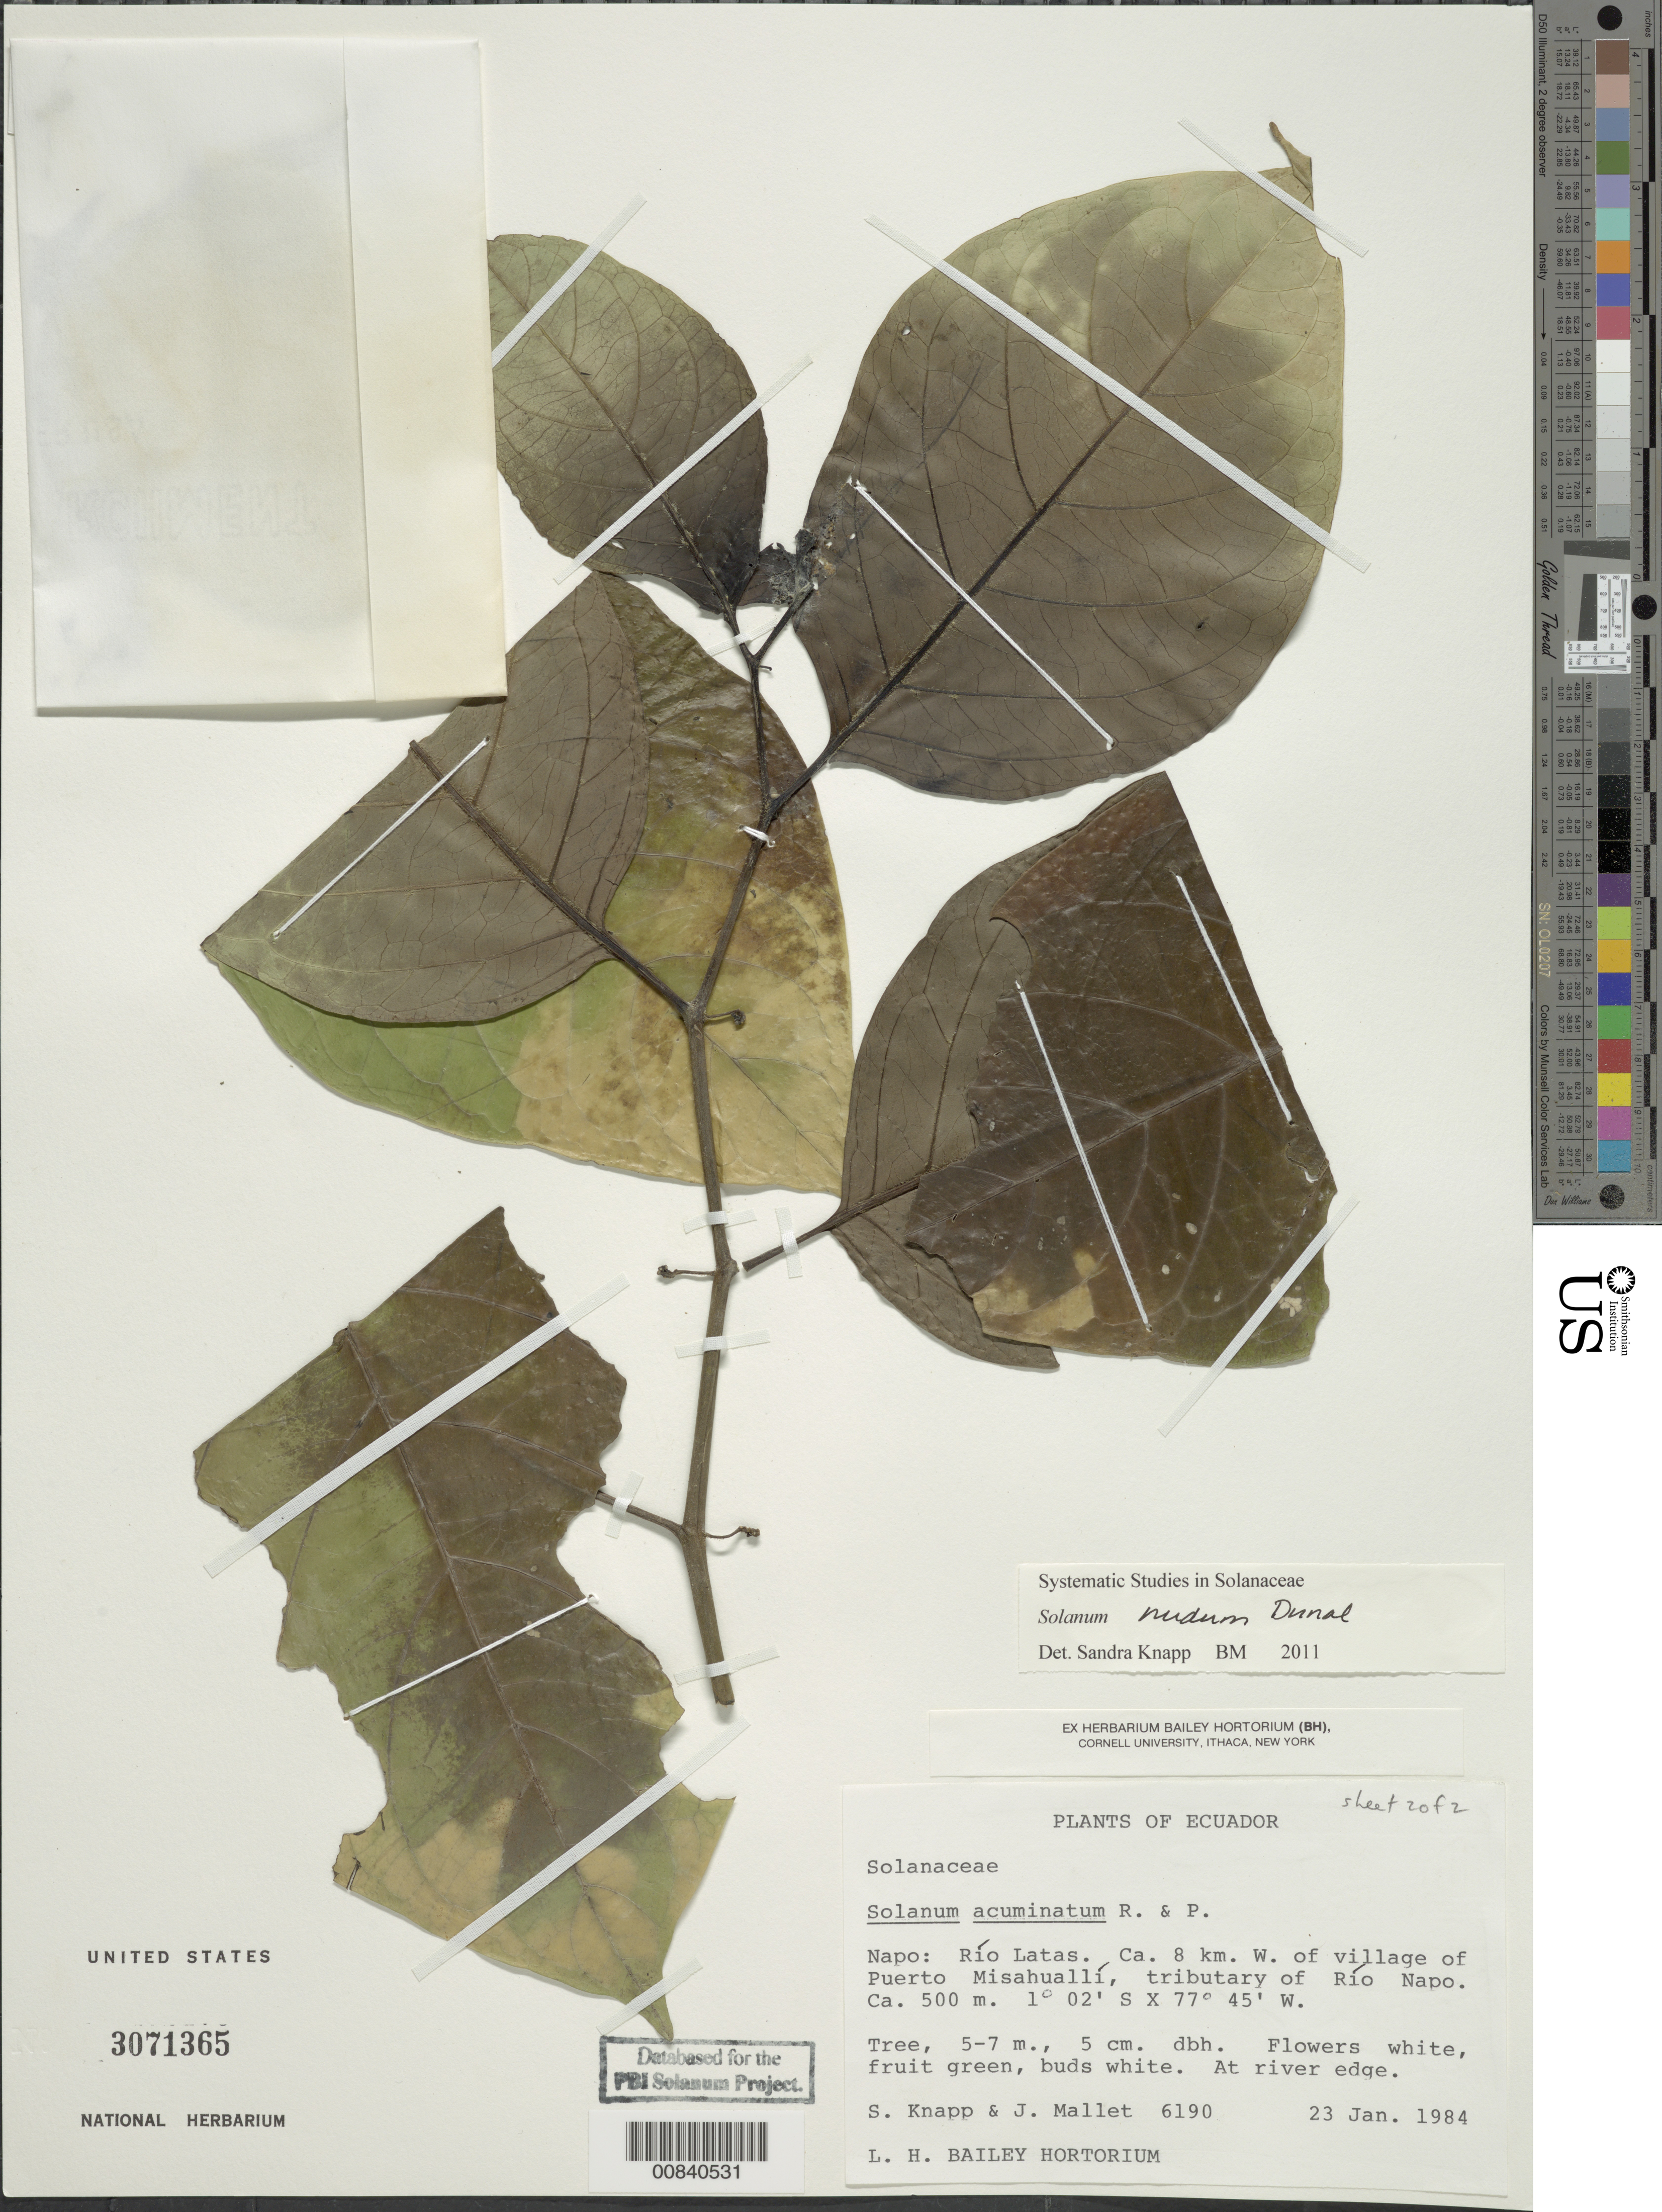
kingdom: Plantae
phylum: Tracheophyta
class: Magnoliopsida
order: Solanales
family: Solanaceae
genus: Solanum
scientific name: Solanum nudum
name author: Dunal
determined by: Knapp, S. D.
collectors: S. Knapp & J. Mallet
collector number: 6190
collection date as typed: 23 Jan 1984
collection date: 1984-01-23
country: Ecuador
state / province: Napo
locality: Río Latas. Ca. 8 km. W. of village of Puerto Misahuallí., tributary of Río Napo.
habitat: At river edge.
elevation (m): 500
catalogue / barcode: US 3071365